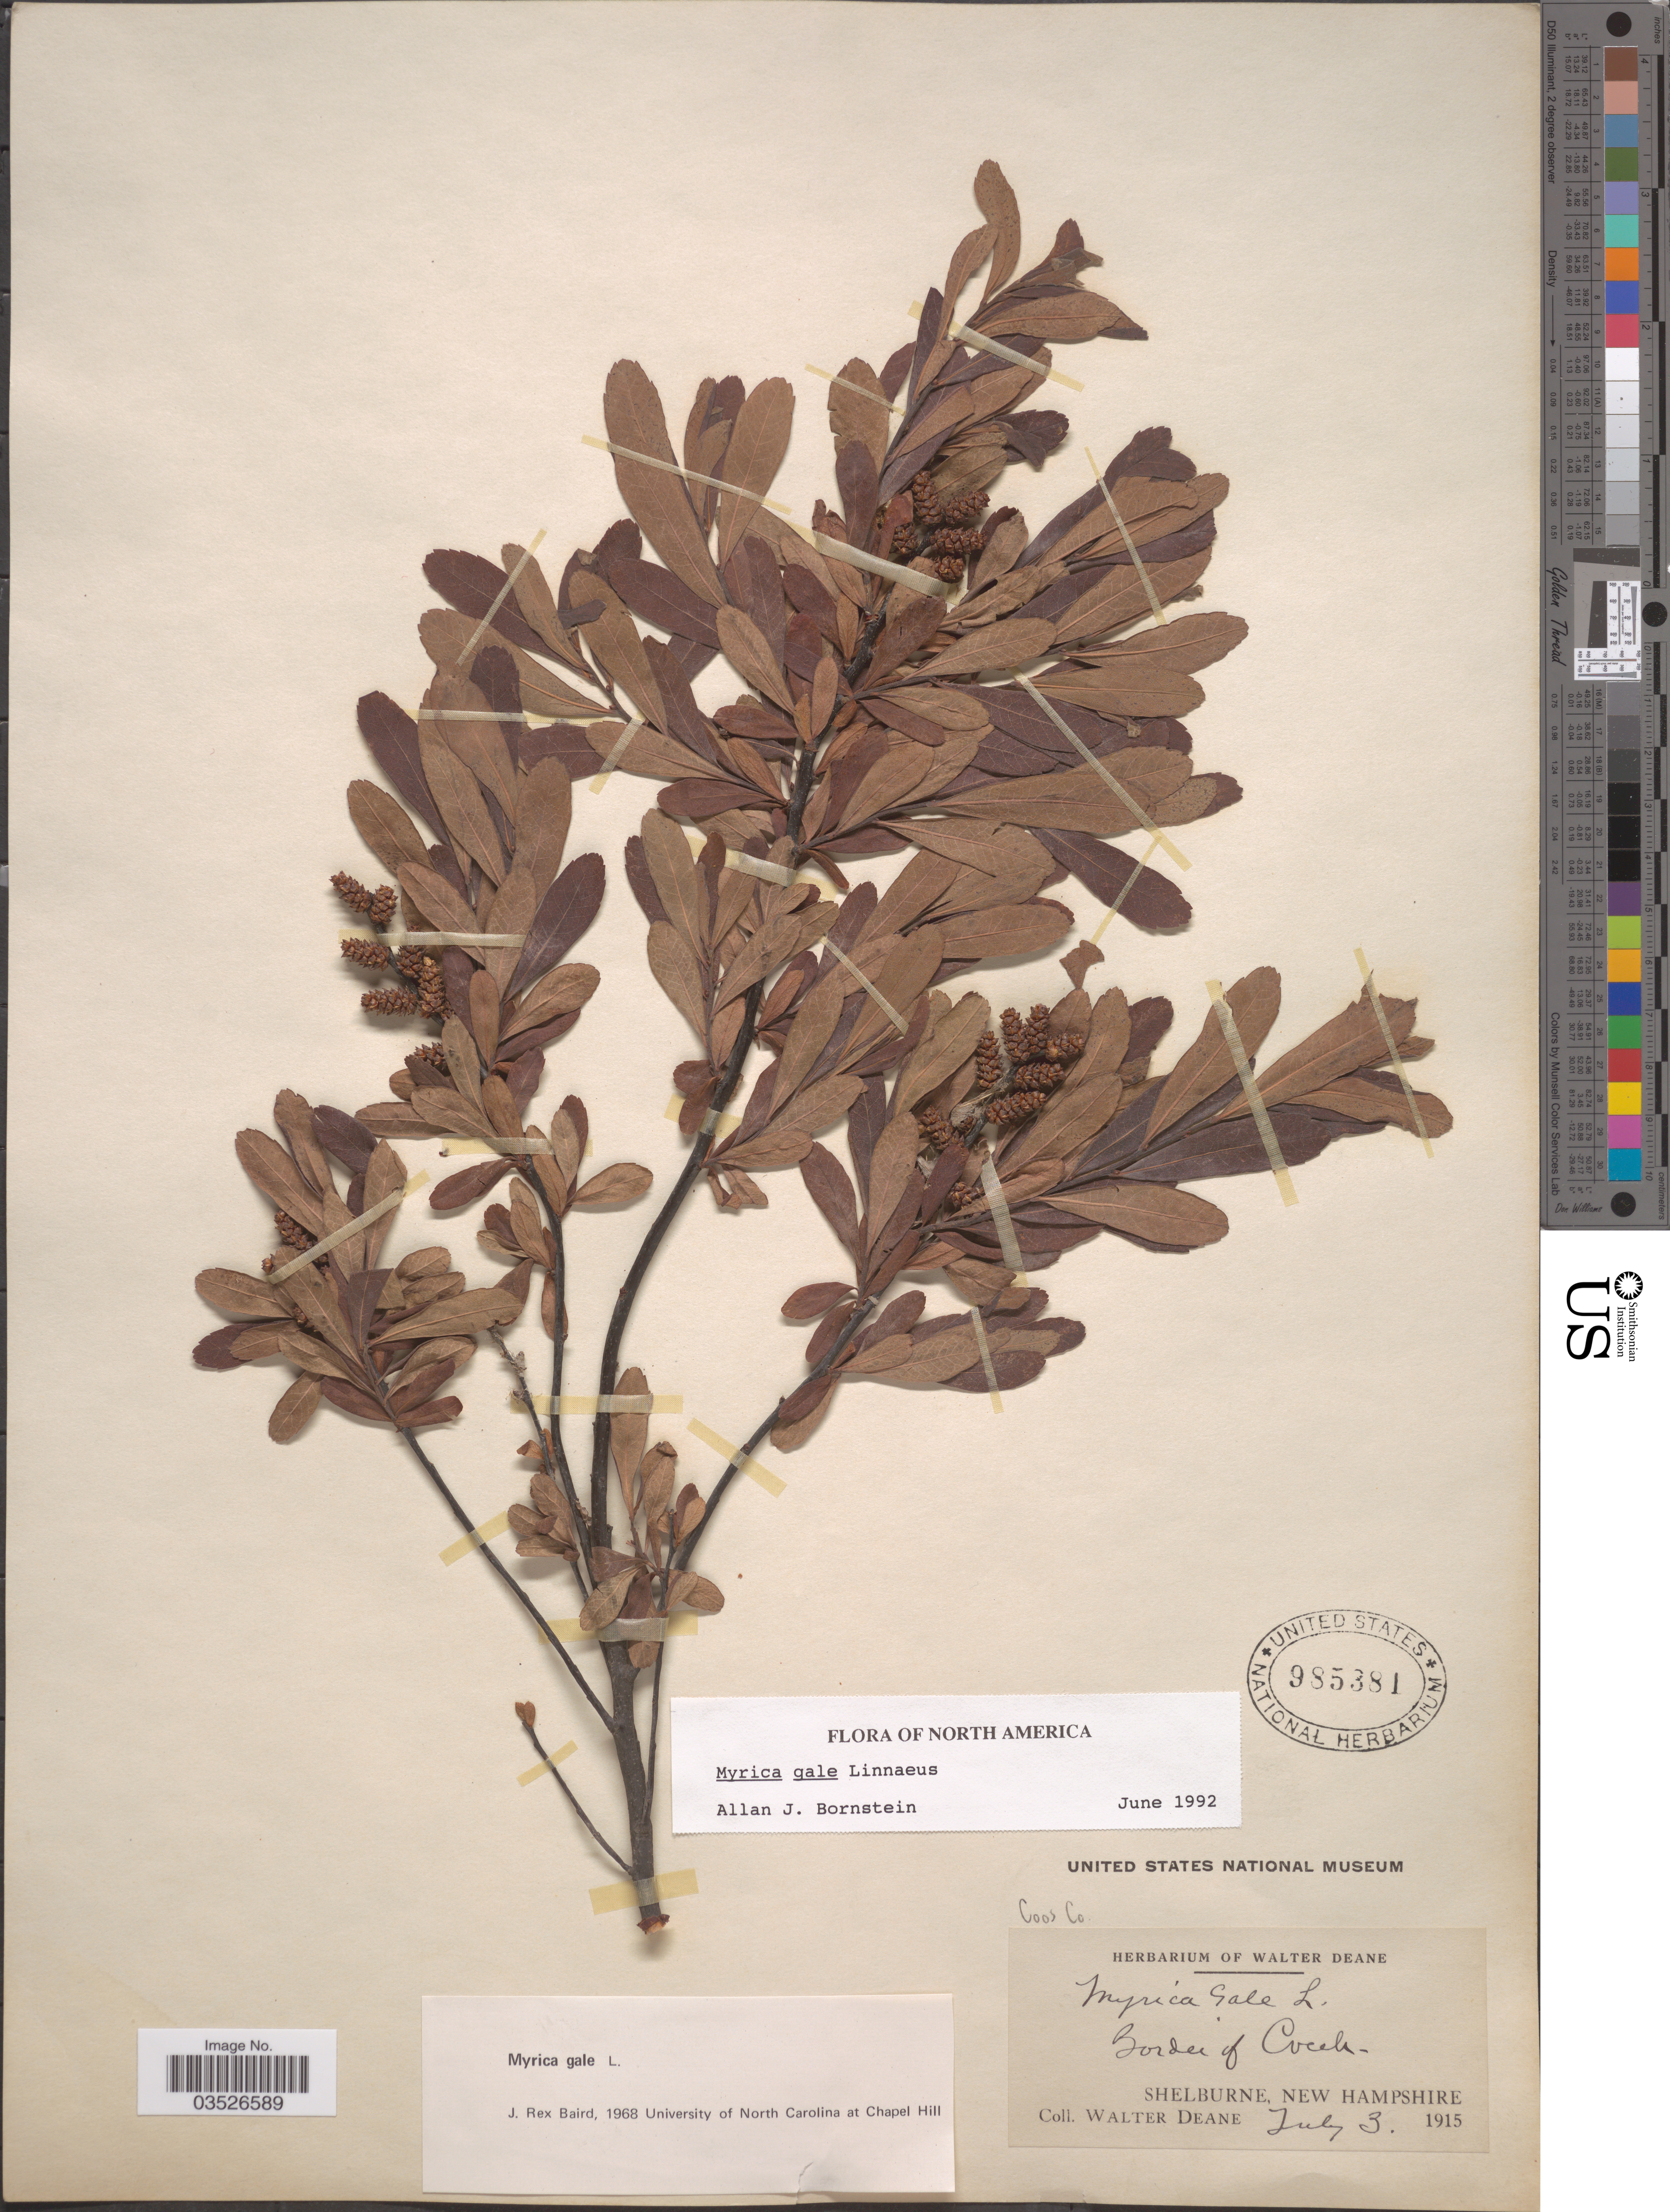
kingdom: Plantae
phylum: Tracheophyta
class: Magnoliopsida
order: Fagales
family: Myricaceae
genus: Myrica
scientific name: Myrica gale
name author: L.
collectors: W. Deane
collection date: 1915-07-03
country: United States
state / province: New Hampshire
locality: Coos Co. Border of Creek. Shelburne.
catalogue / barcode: US 985381